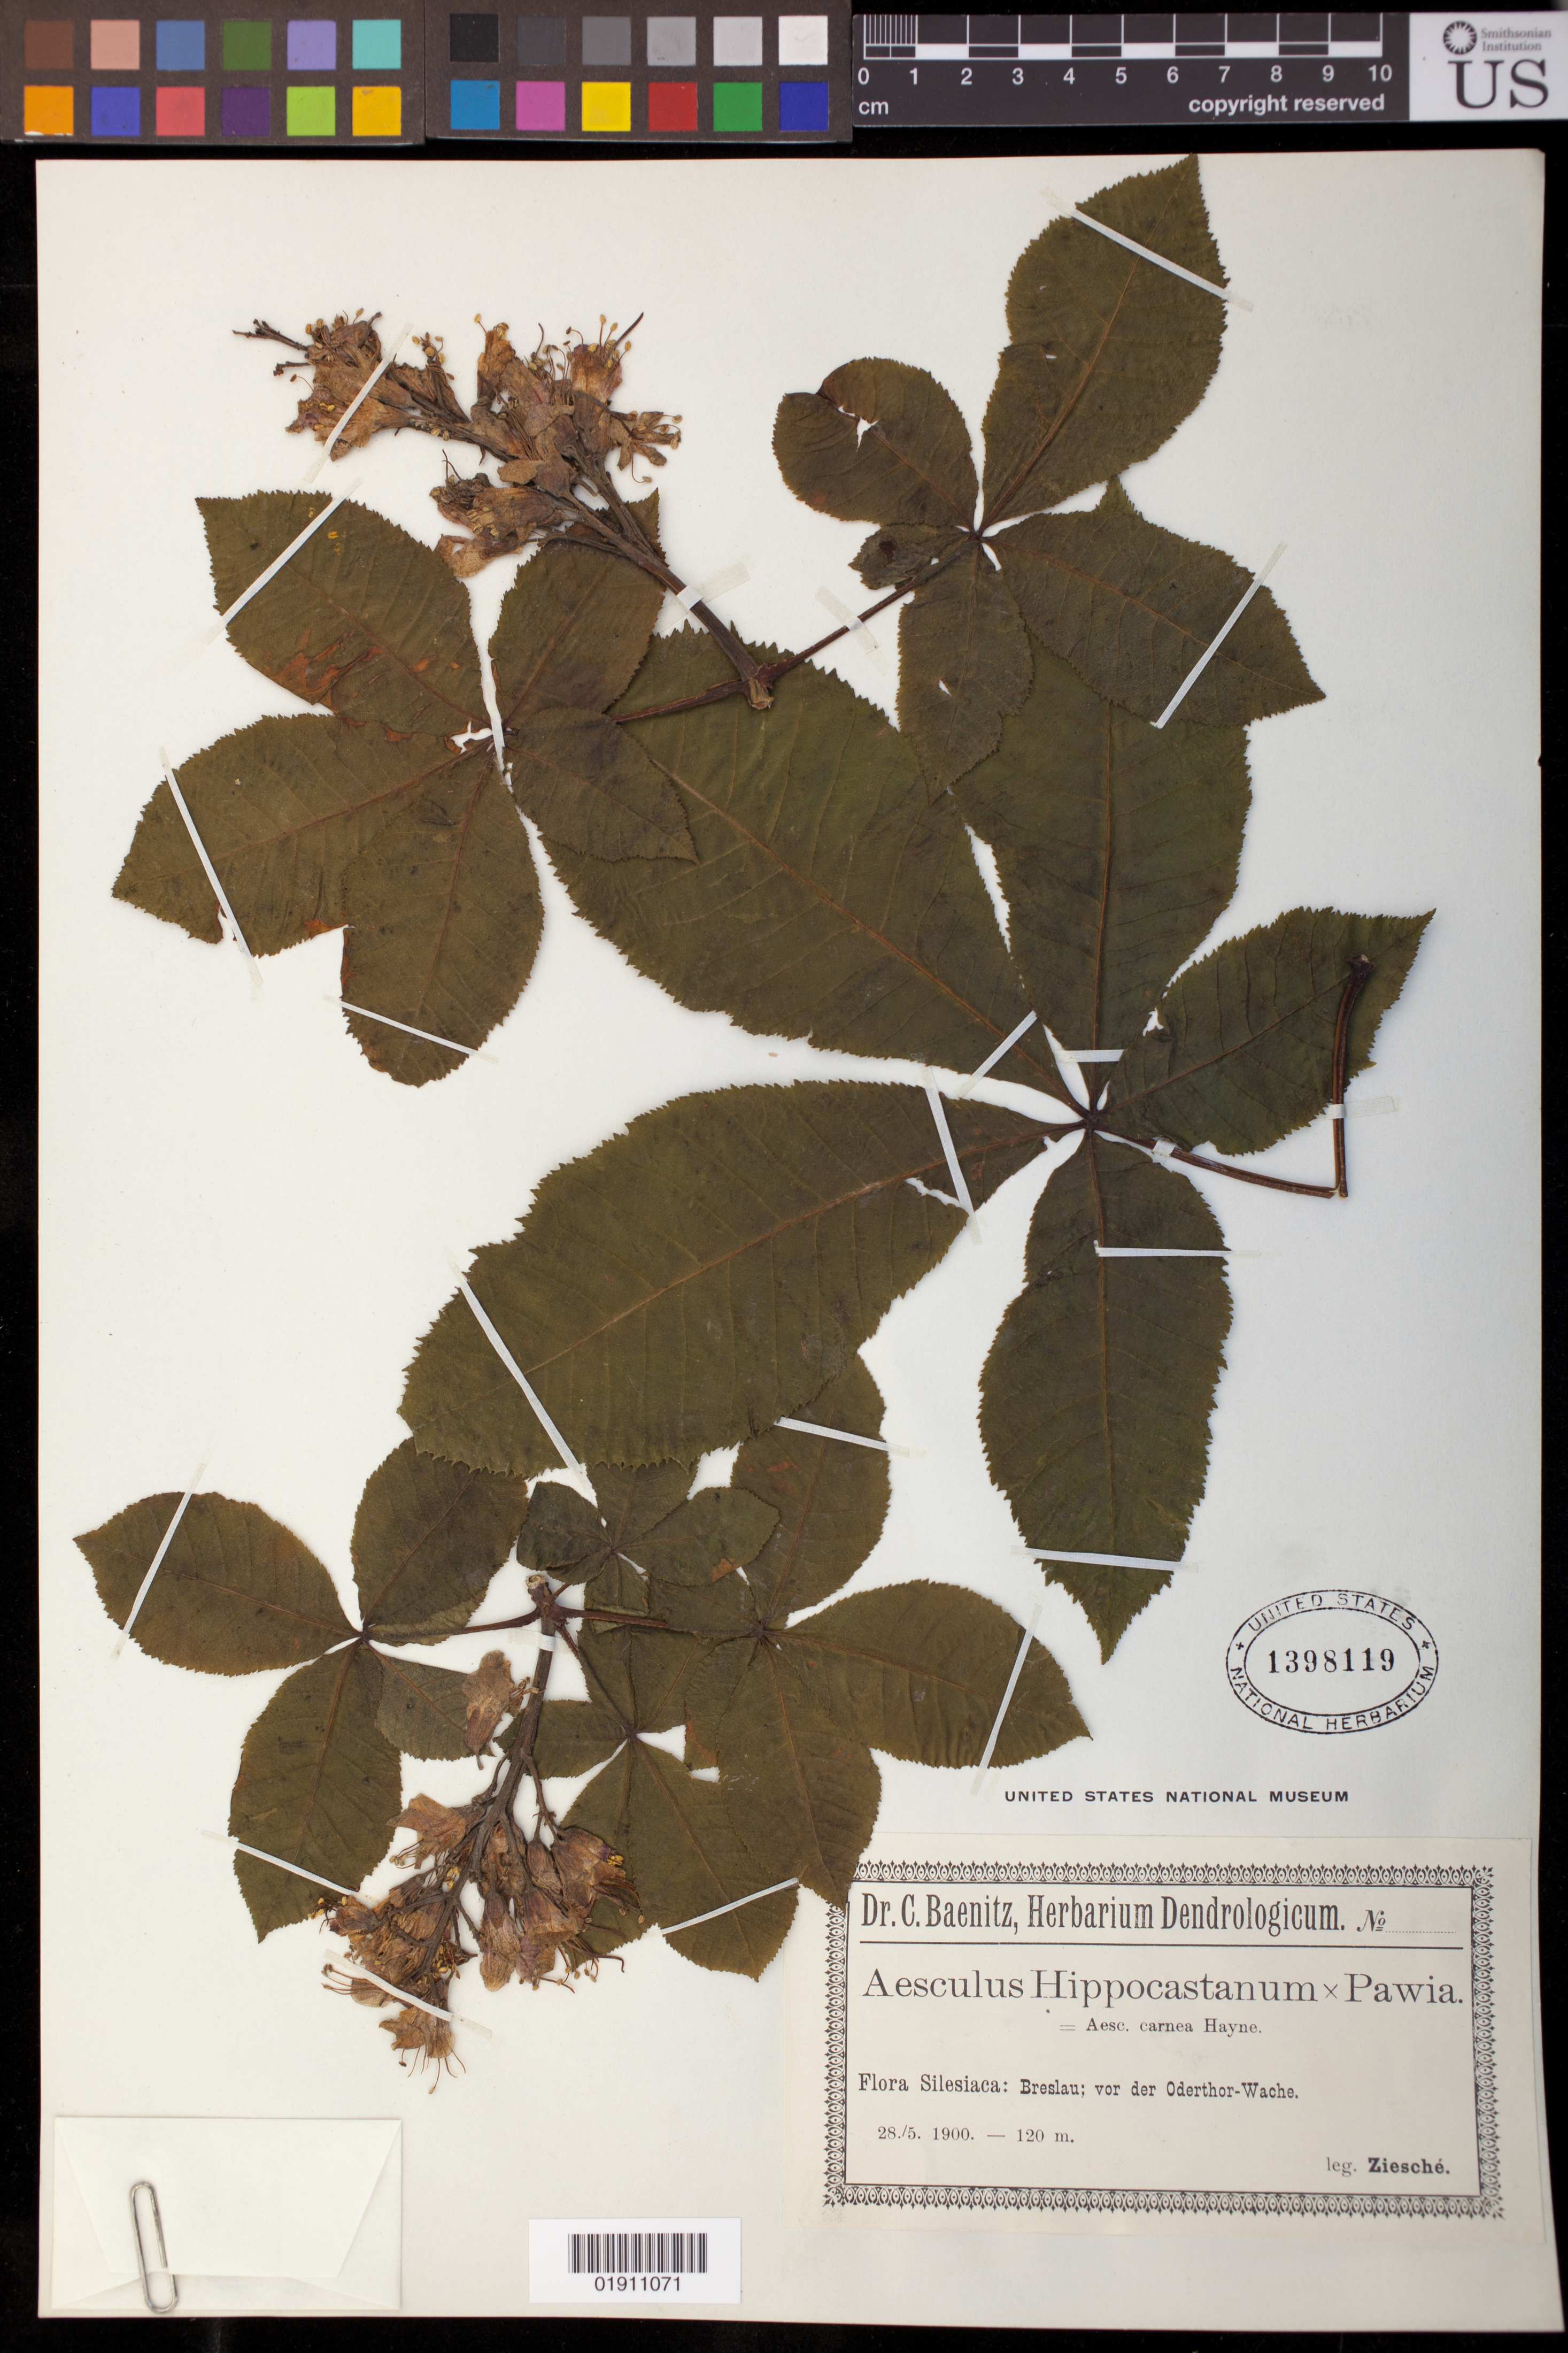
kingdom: Plantae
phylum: Tracheophyta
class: Magnoliopsida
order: Sapindales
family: Sapindaceae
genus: Aesculus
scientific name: Aesculus hippocastanum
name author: L.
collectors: H. Ziesché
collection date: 1900-05-28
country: Poland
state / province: Dolnoslaskie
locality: Breslau; vor der Oderthor-Wache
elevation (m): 120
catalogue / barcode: US 1398119